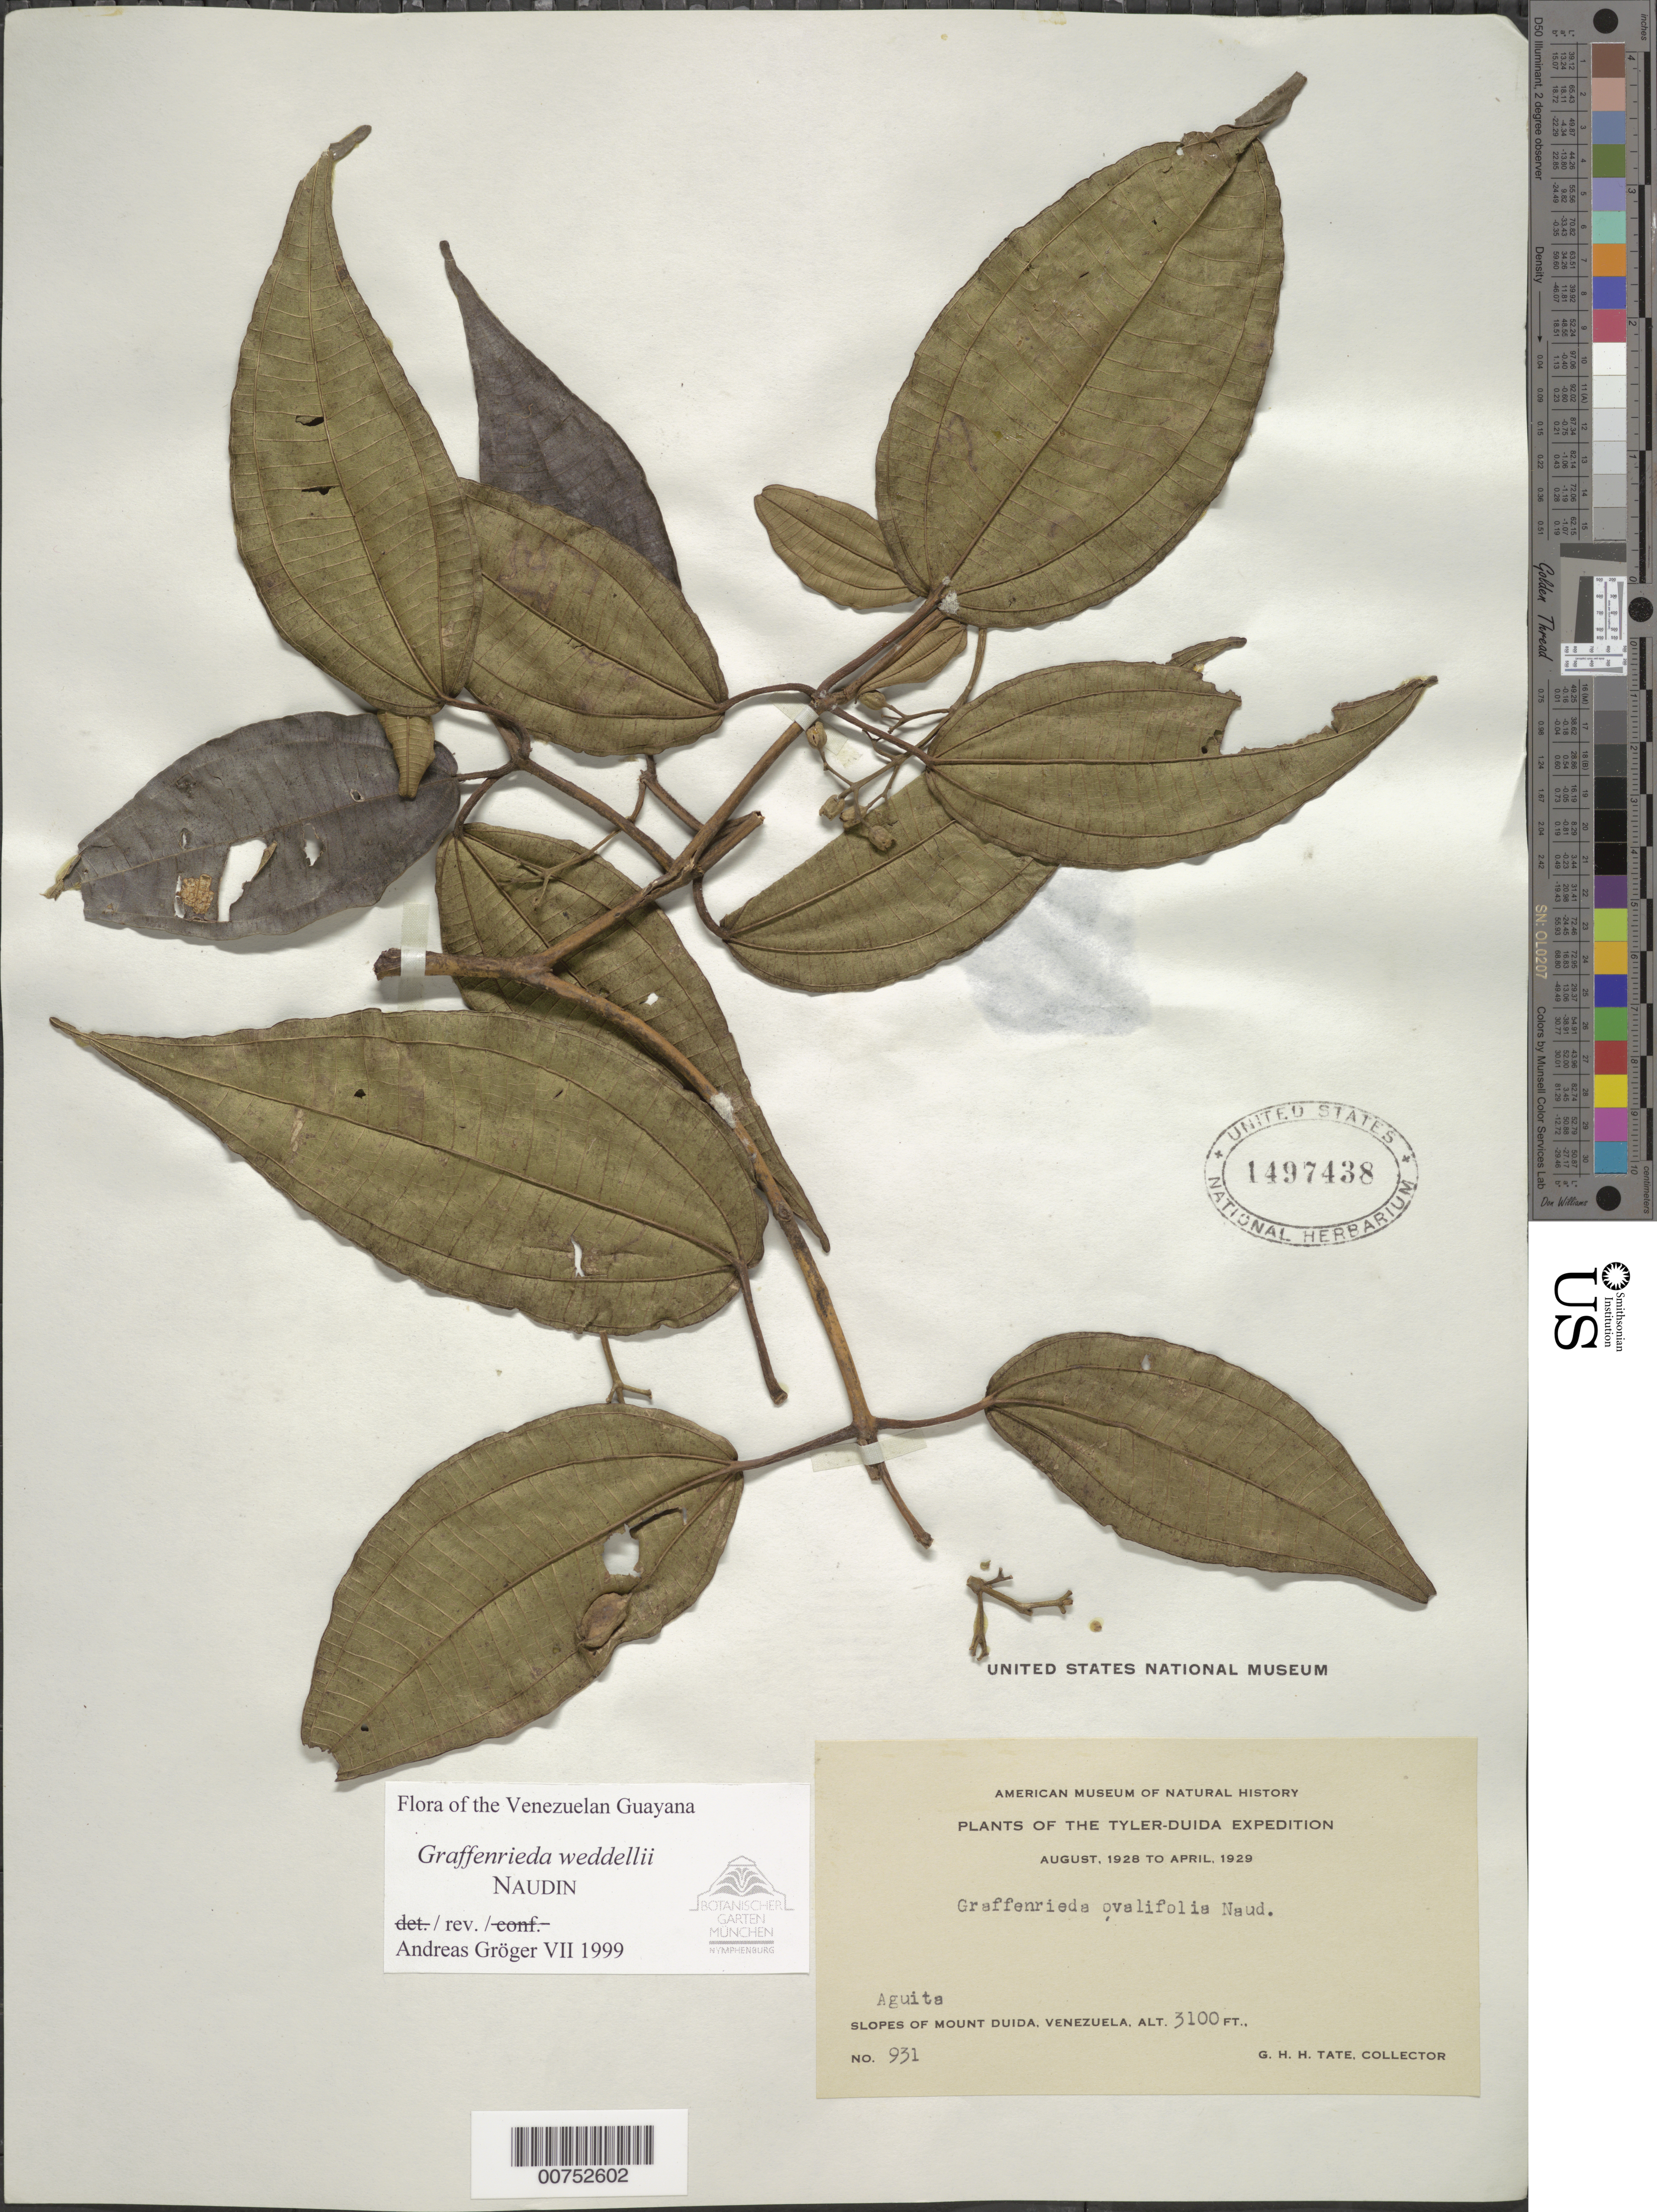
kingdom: Plantae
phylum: Tracheophyta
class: Magnoliopsida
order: Myrtales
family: Melastomataceae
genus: Graffenrieda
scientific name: Graffenrieda weddellii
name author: Naudin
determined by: Gröger, A.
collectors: G. H. H.Tate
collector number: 931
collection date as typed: Aug-28 to Apr-29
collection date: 1928-08/1929-04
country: Venezuela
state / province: Amazonas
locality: Aquita, slopes of Mt. Duida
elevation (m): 945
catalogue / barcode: US 1497438